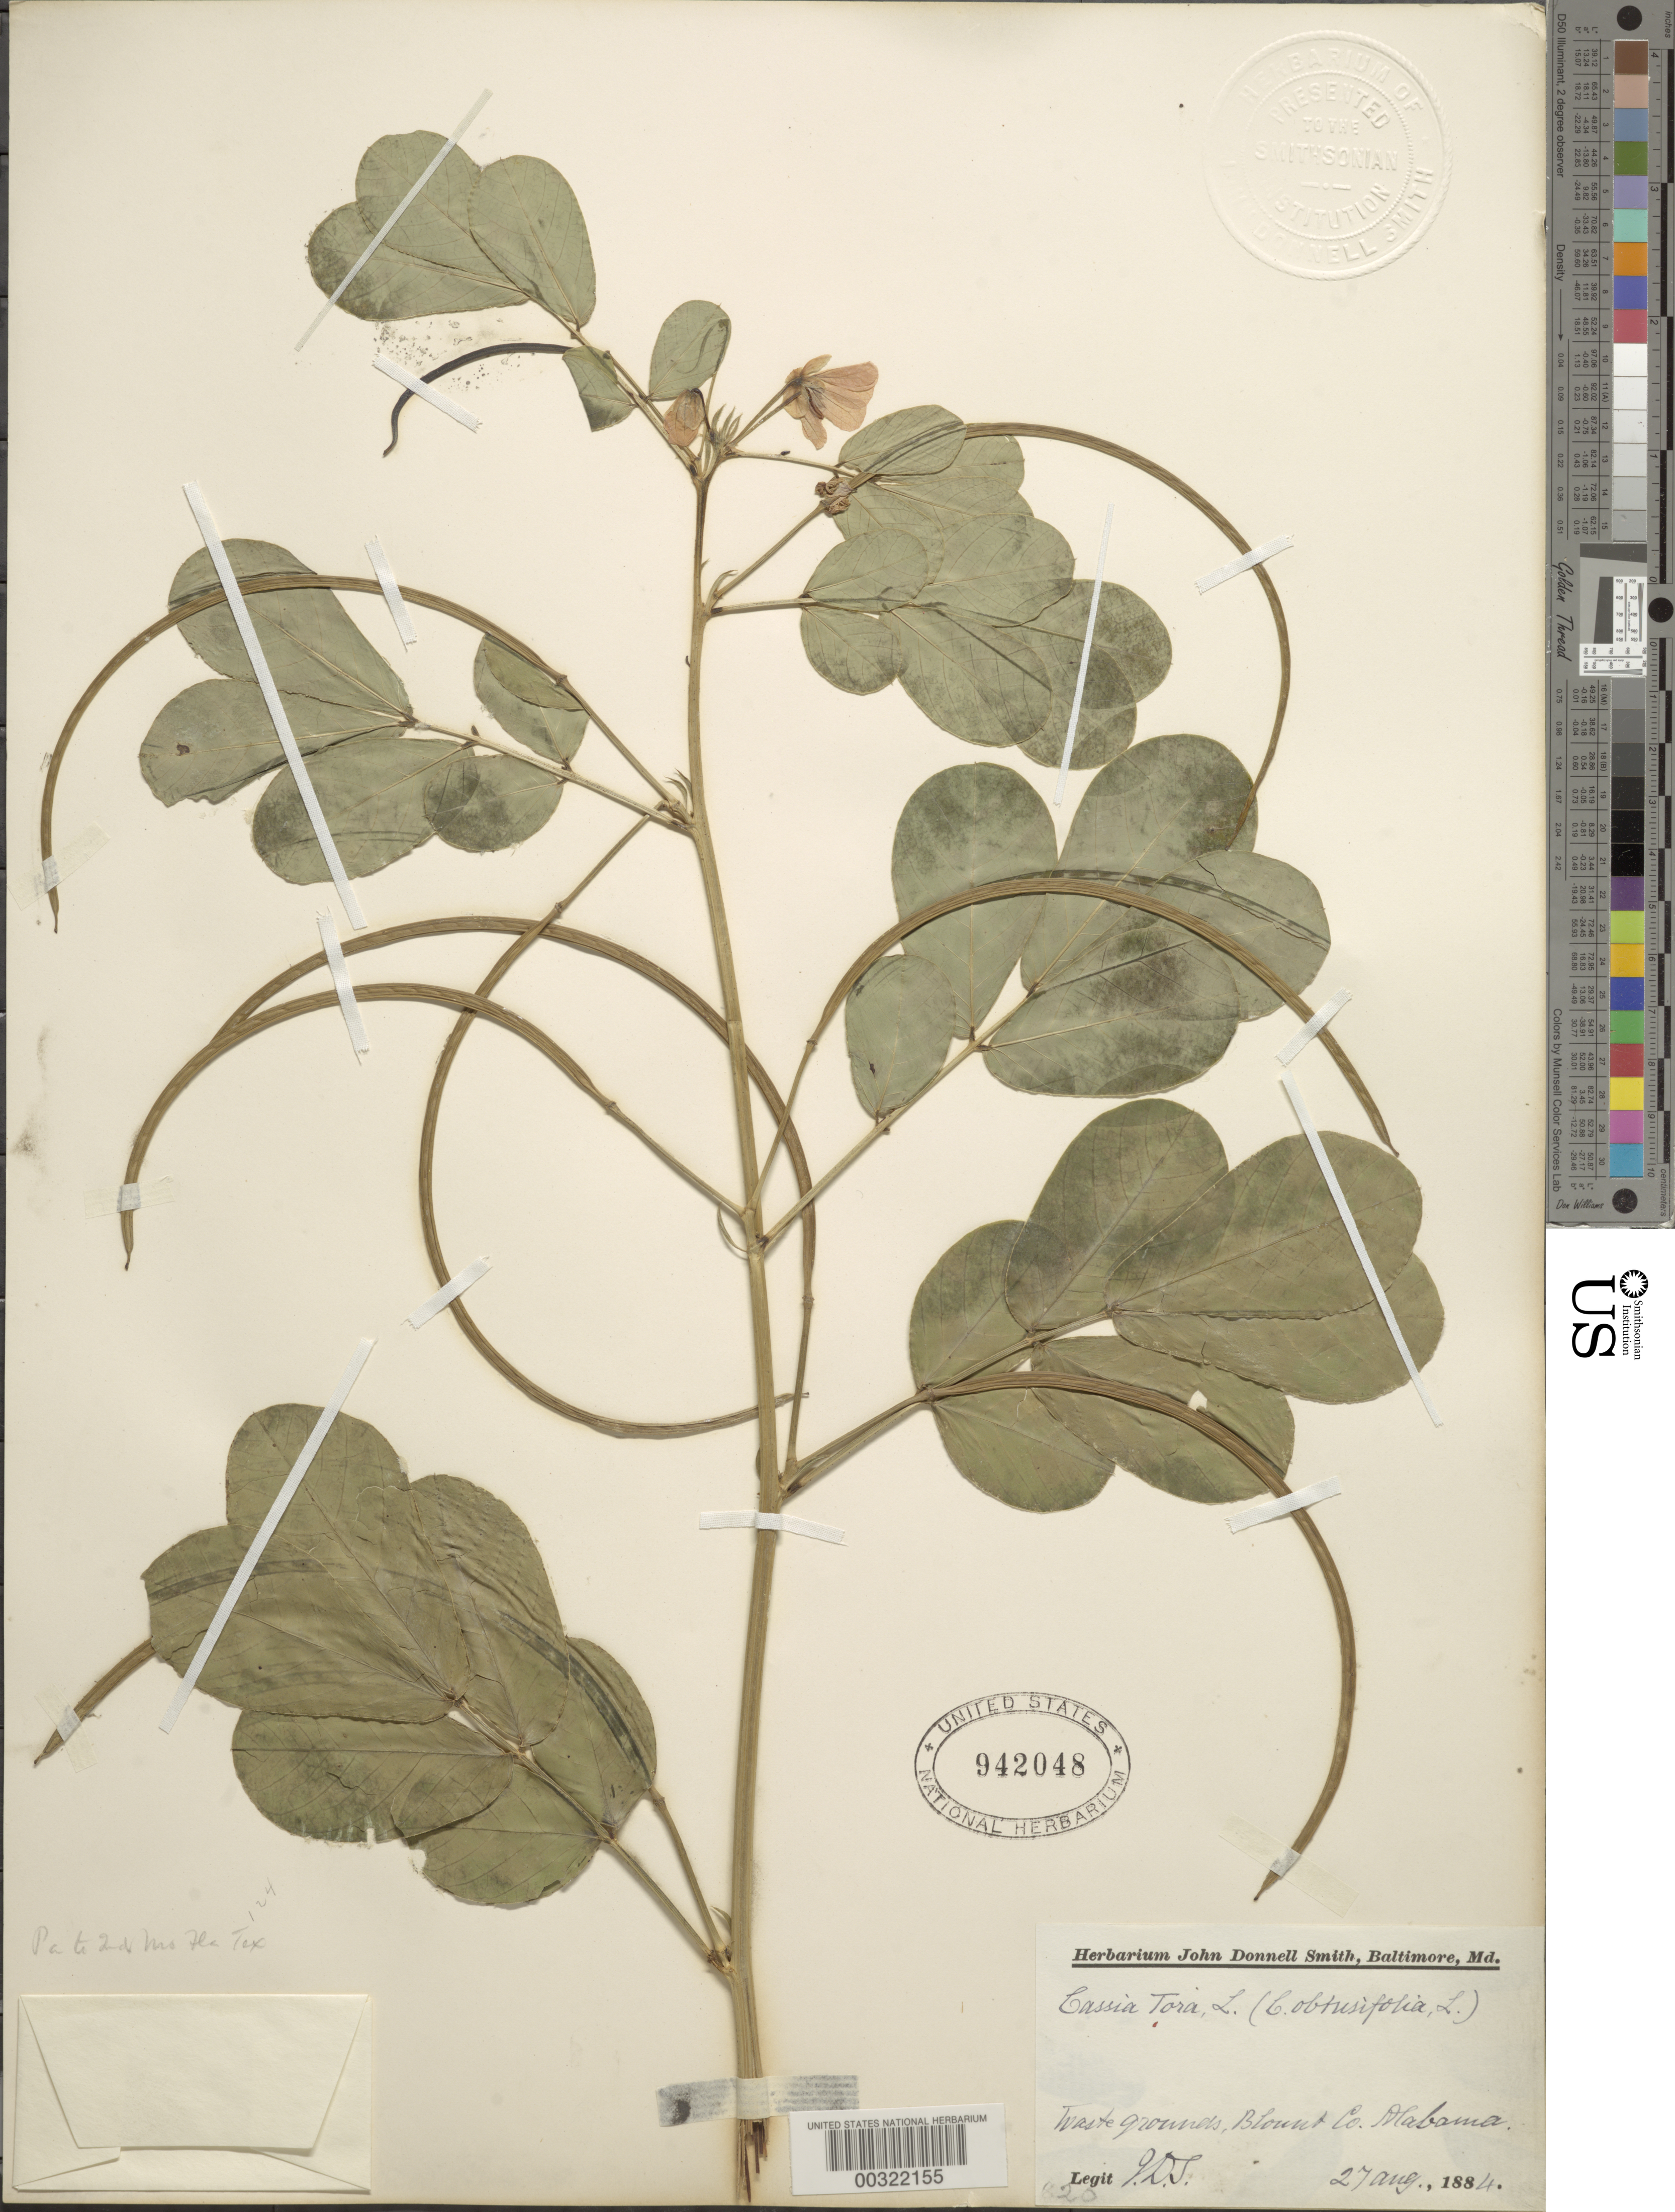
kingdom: Plantae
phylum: Tracheophyta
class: Magnoliopsida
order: Fabales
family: Fabaceae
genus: Senna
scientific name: Senna obtusifolia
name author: (L.) H.S. Irwin & Barneby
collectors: J. Donnell Smith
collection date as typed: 27 Aug 1884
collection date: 1884-08-27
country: United States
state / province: Alabama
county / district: Blount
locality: Waste grounds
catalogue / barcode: US 942048